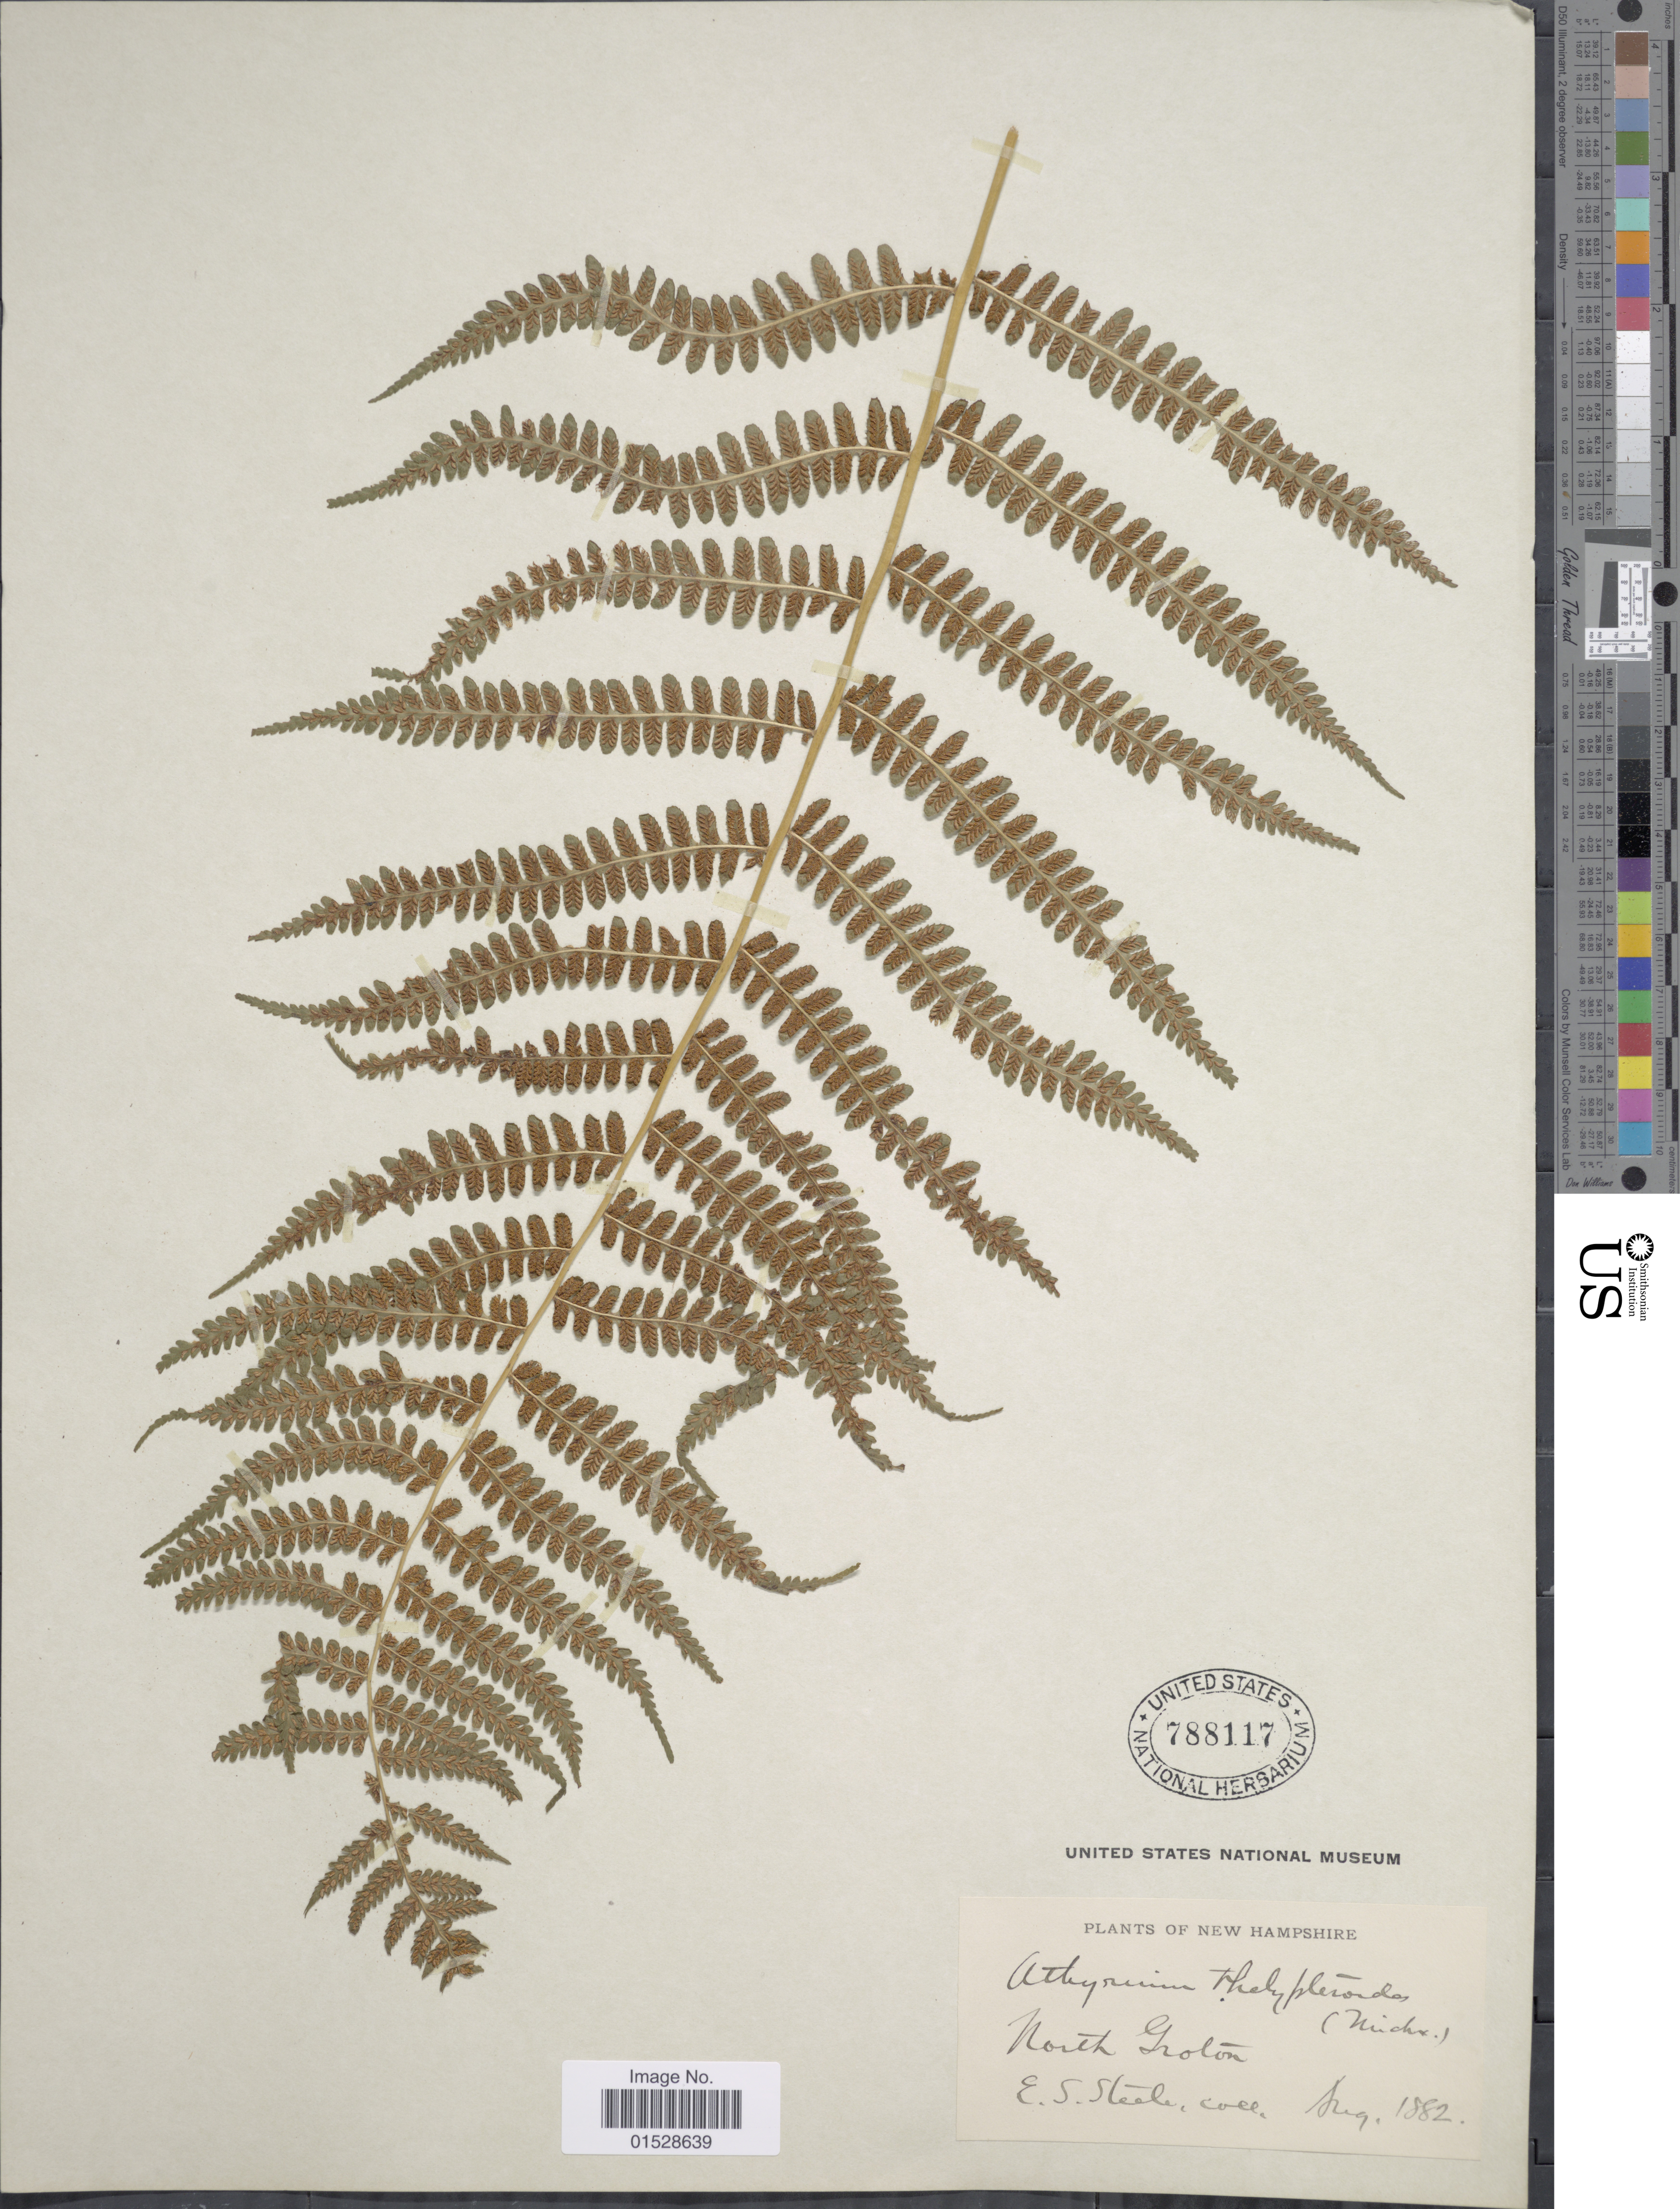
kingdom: Plantae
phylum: Tracheophyta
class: Polypodiopsida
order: Polypodiales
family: Athyriaceae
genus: Deparia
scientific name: Deparia acrostichoides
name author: (Sw.) M. Kato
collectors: E. Steele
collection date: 1882-08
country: United States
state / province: New Hampshire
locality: North Groton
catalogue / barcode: US 788117